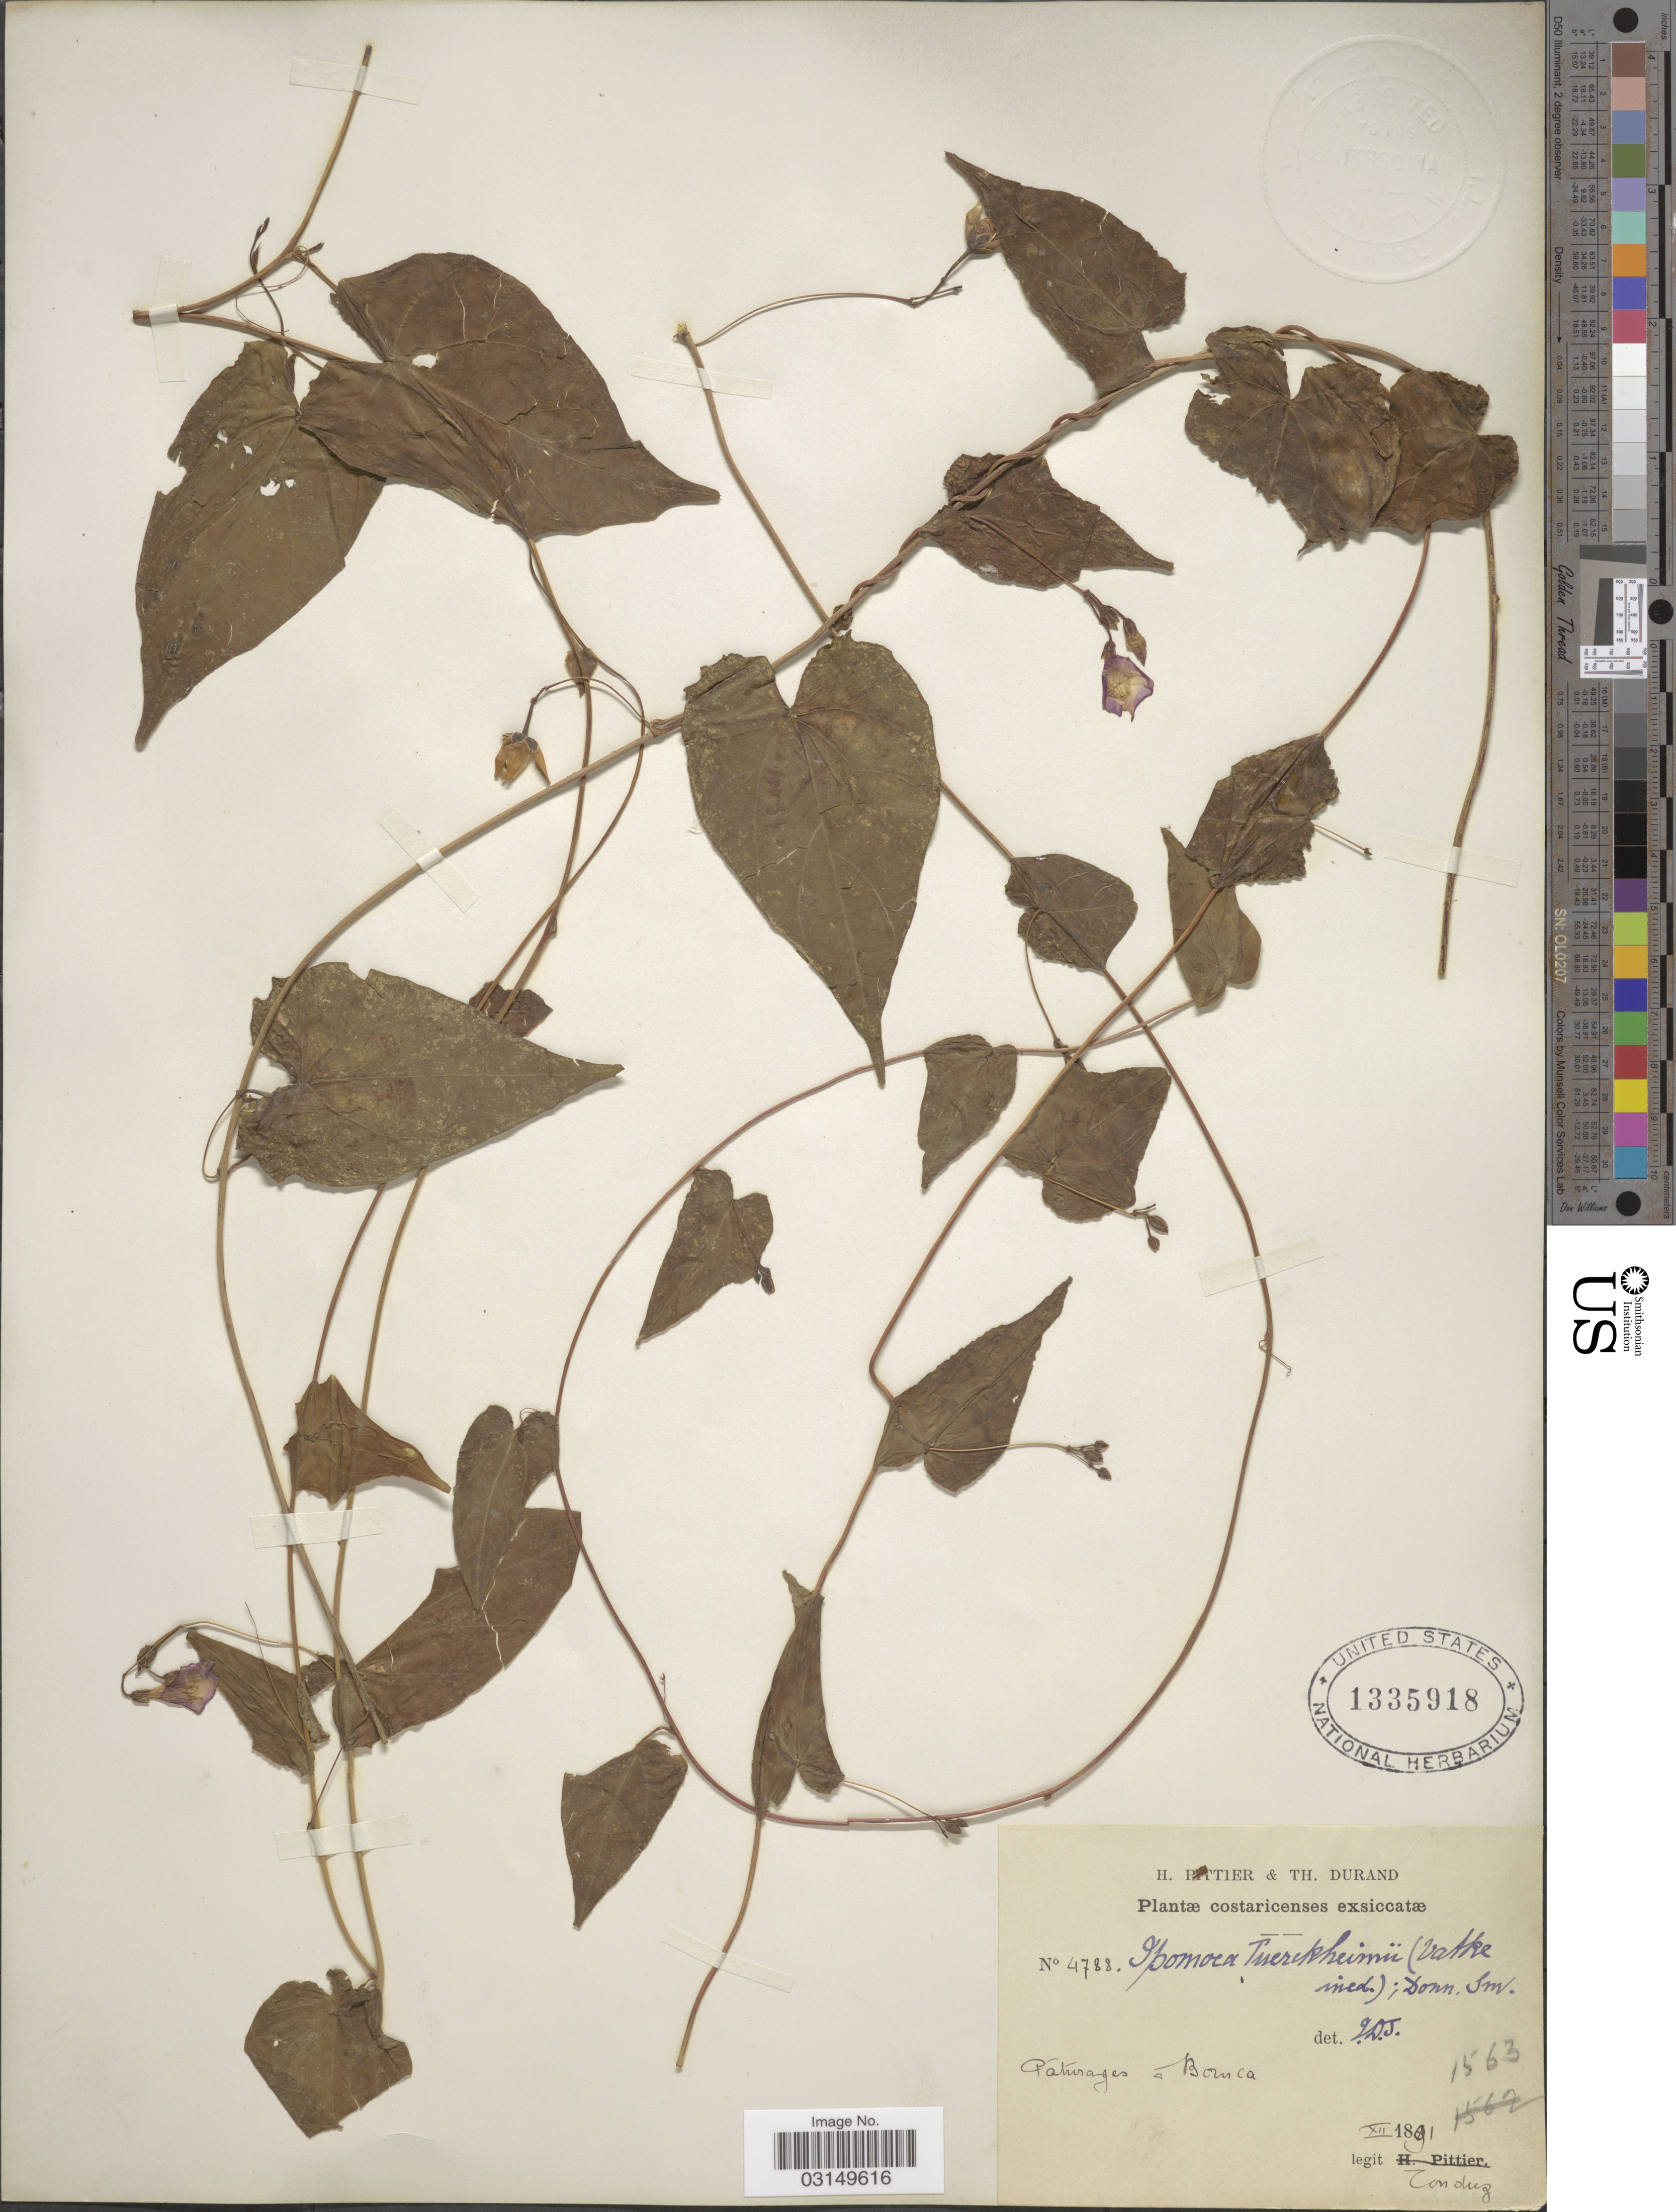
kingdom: Plantae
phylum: Tracheophyta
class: Magnoliopsida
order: Solanales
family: Convolvulaceae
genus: Ipomoea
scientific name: Ipomoea aristolochiifolia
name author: G. Don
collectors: Tonduz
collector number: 4788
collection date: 1891-12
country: Costa Rica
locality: Pâturages á Boruca.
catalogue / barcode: US 1335918